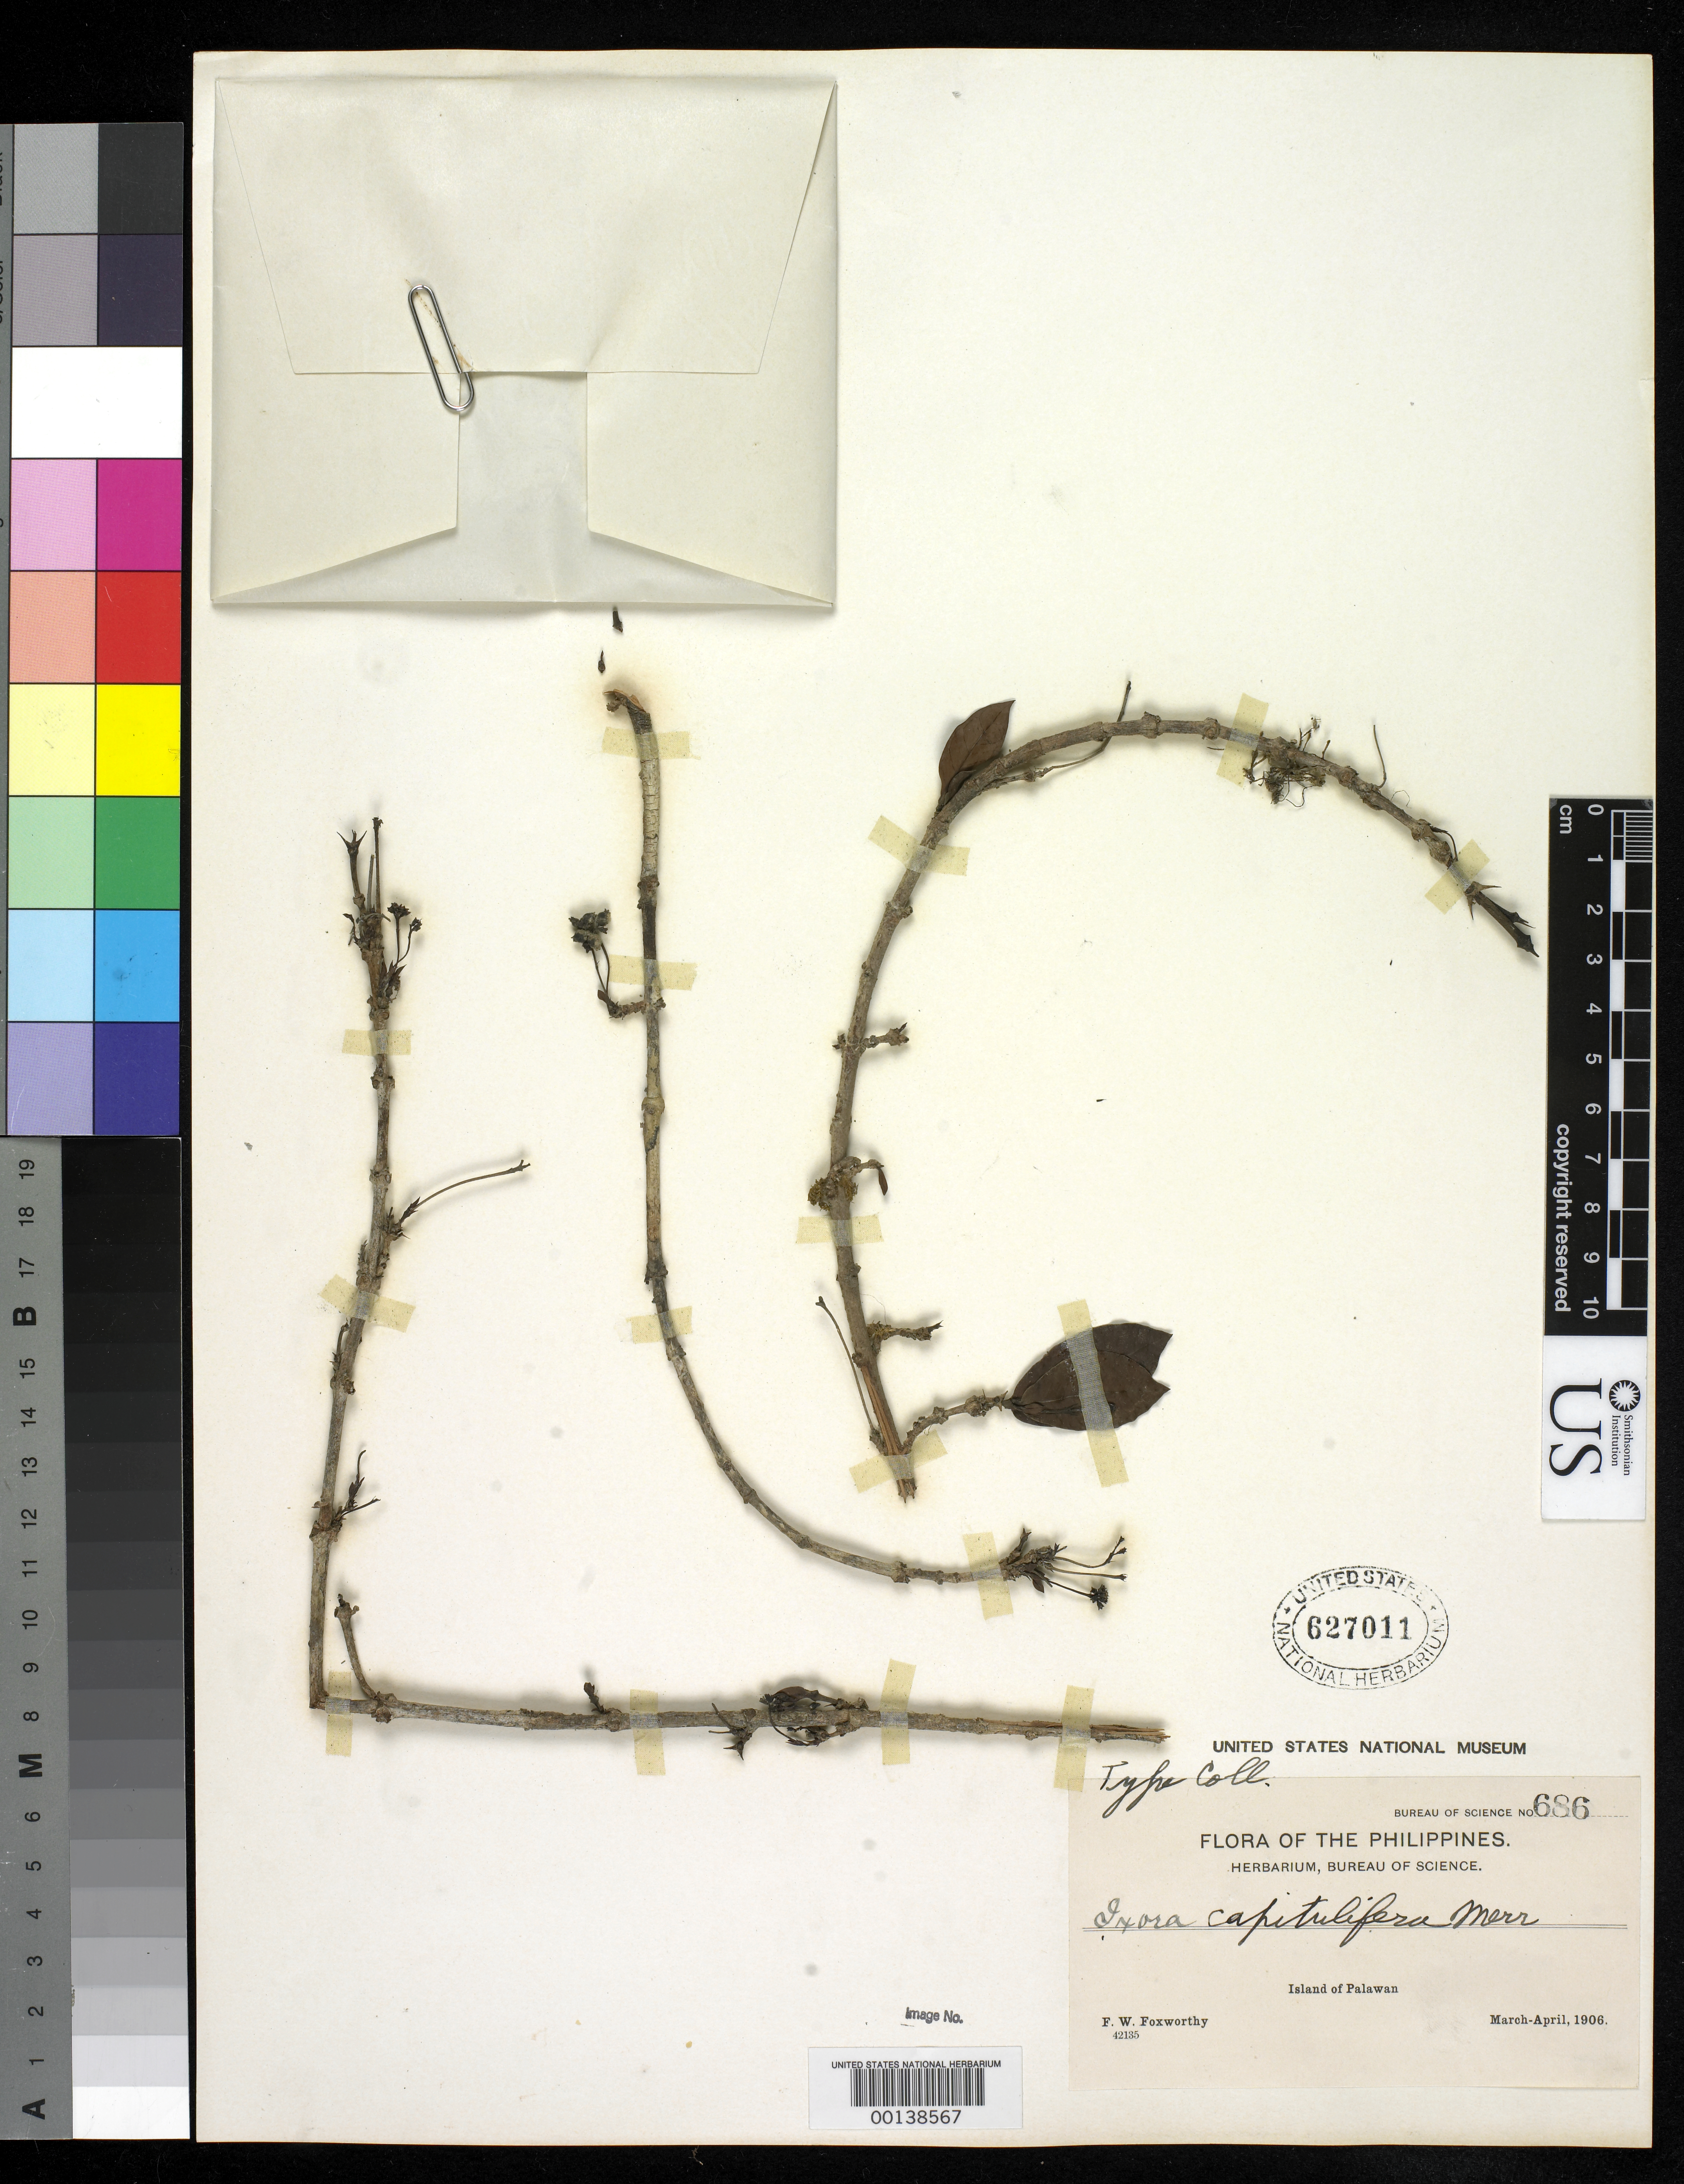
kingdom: Plantae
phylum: Tracheophyta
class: Magnoliopsida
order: Gentianales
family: Rubiaceae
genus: Ixora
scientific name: Ixora capitulifera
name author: Merr.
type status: Isotype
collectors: F. W. Foxworthy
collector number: Bur. Sci. 686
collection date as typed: Mar 1906 to -- Apr 1906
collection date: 1906-03/1906-04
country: Philippines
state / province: Mimaropa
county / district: Palawan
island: Palawan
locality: Mt. Victoria.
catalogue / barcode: US 627011